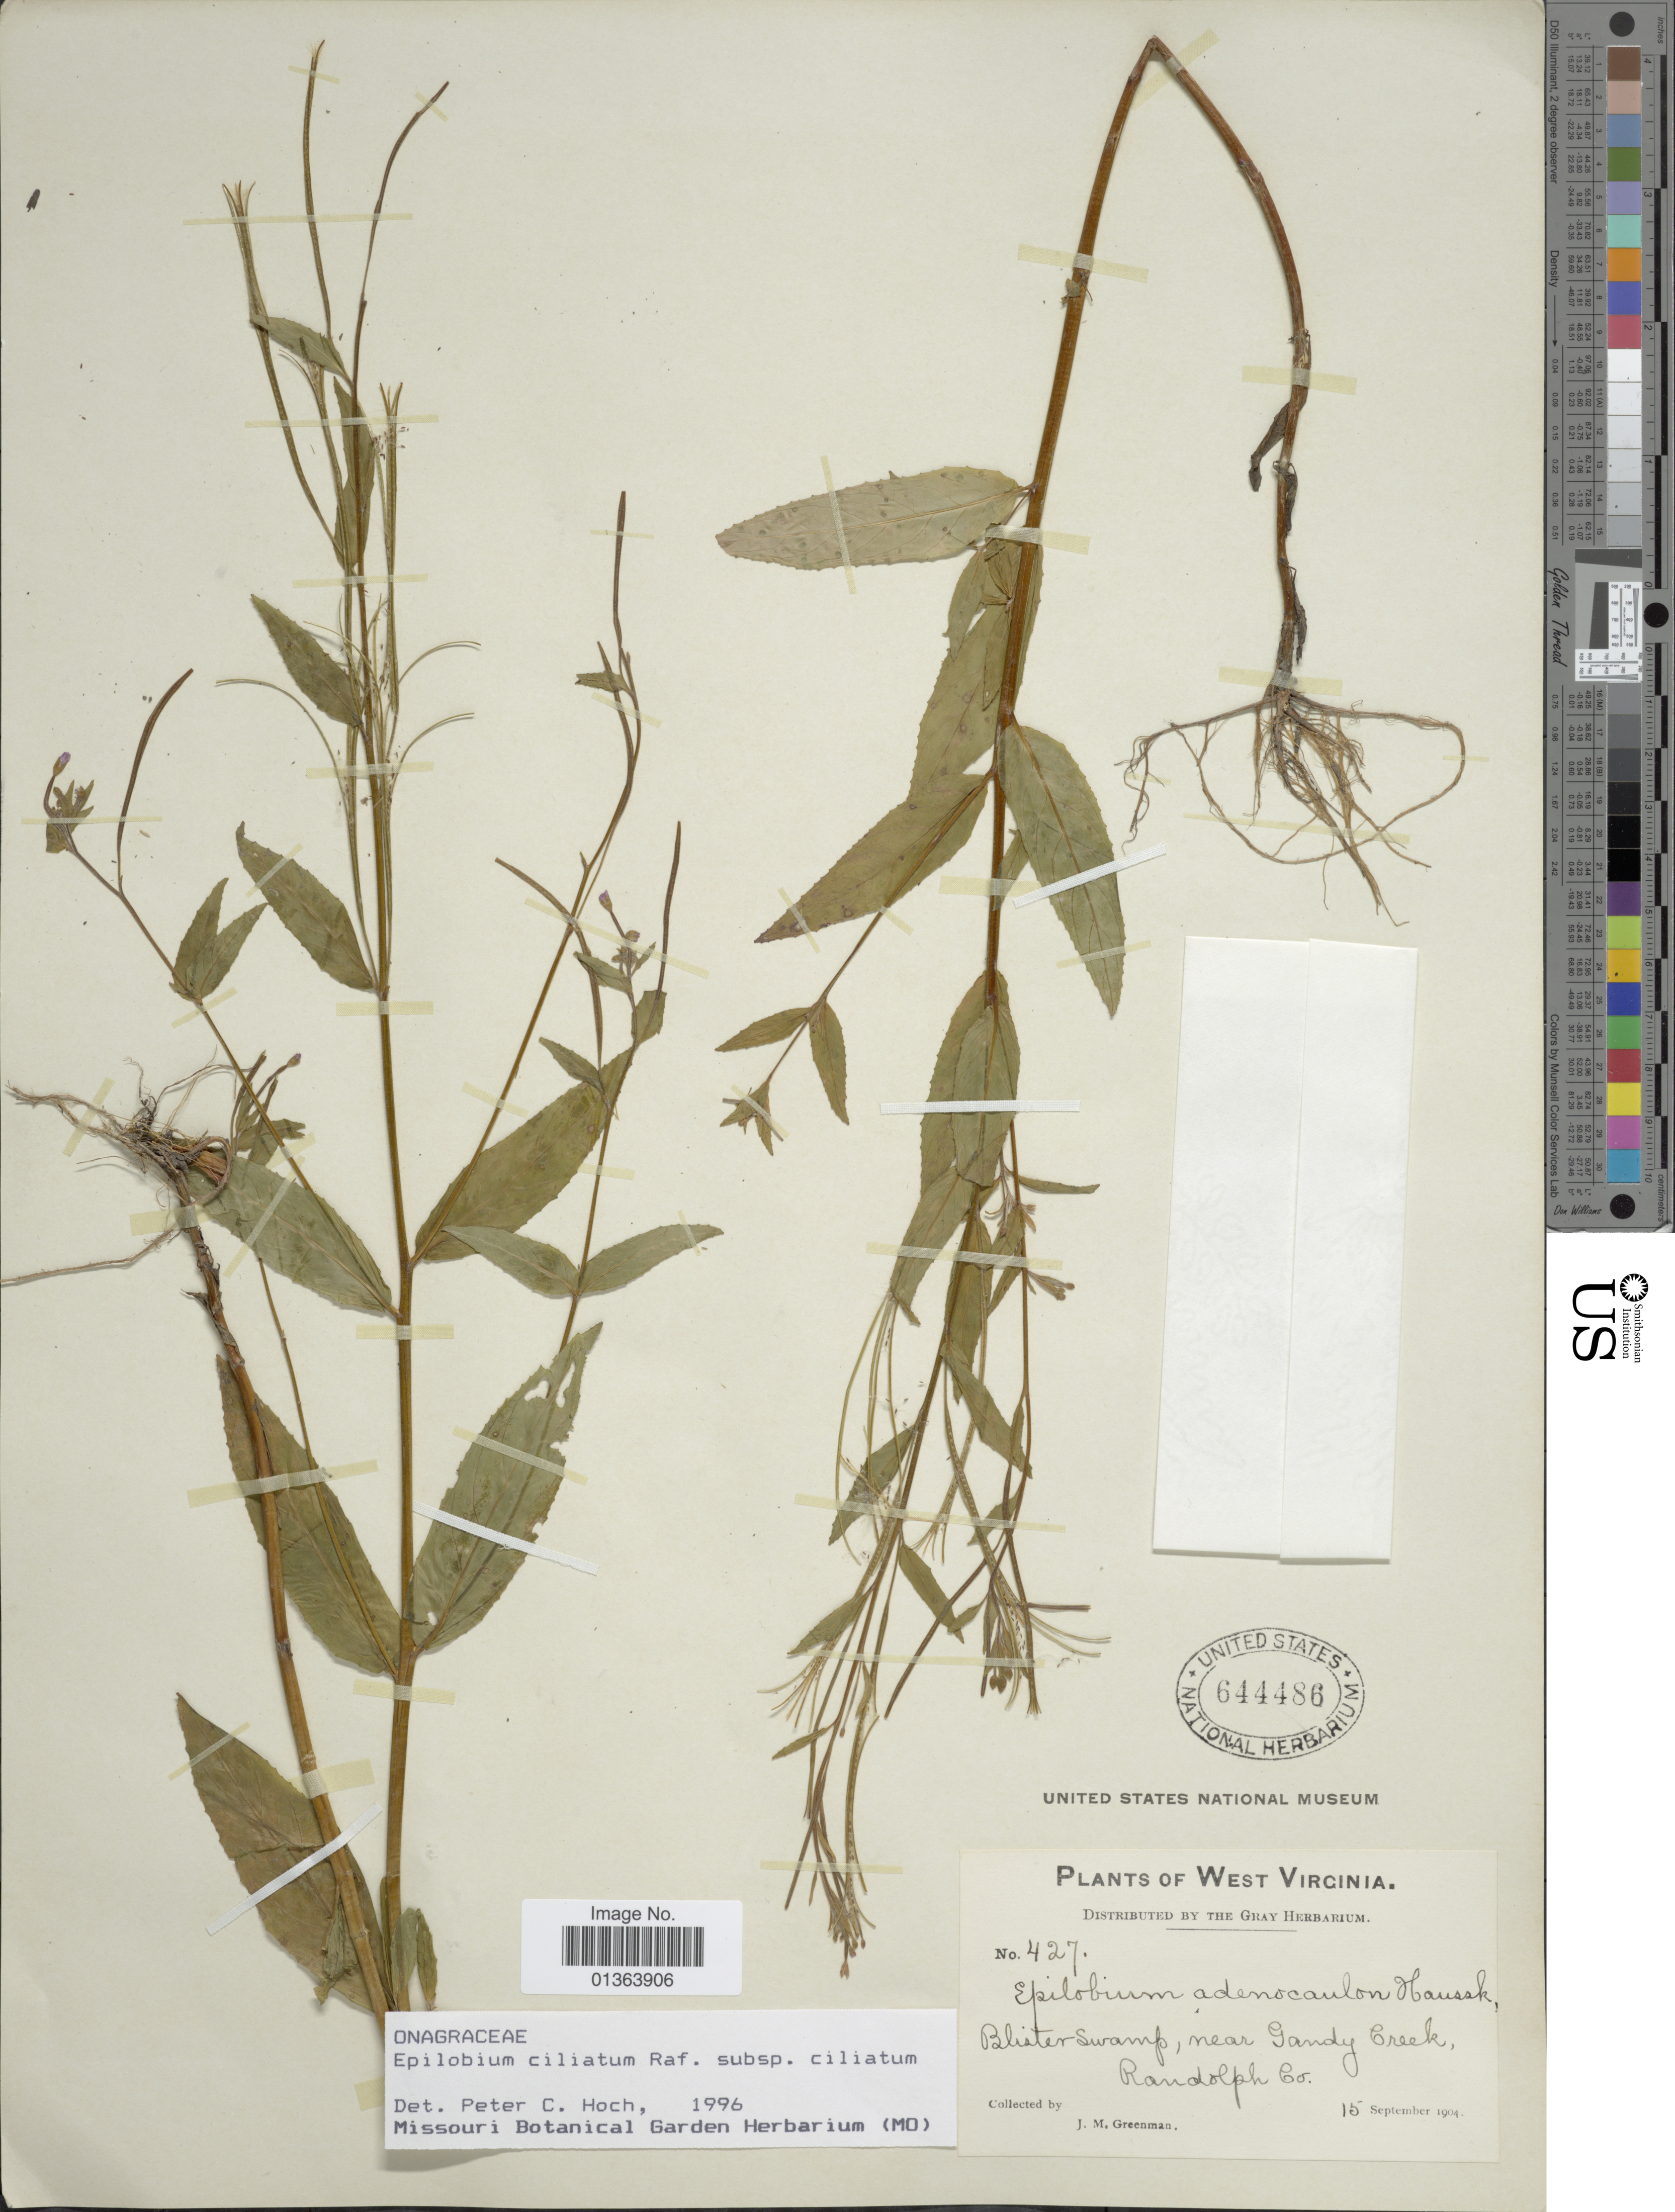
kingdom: Plantae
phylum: Tracheophyta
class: Magnoliopsida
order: Myrtales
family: Onagraceae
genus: Epilobium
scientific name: Epilobium ciliatum subsp. ciliatum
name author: Raf.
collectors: J. M. Greenman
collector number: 427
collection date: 1904-09-15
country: United States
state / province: West Virginia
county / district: Randolph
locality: Blister swamp, near Gandy Creek, Randolph Co.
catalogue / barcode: US 644486